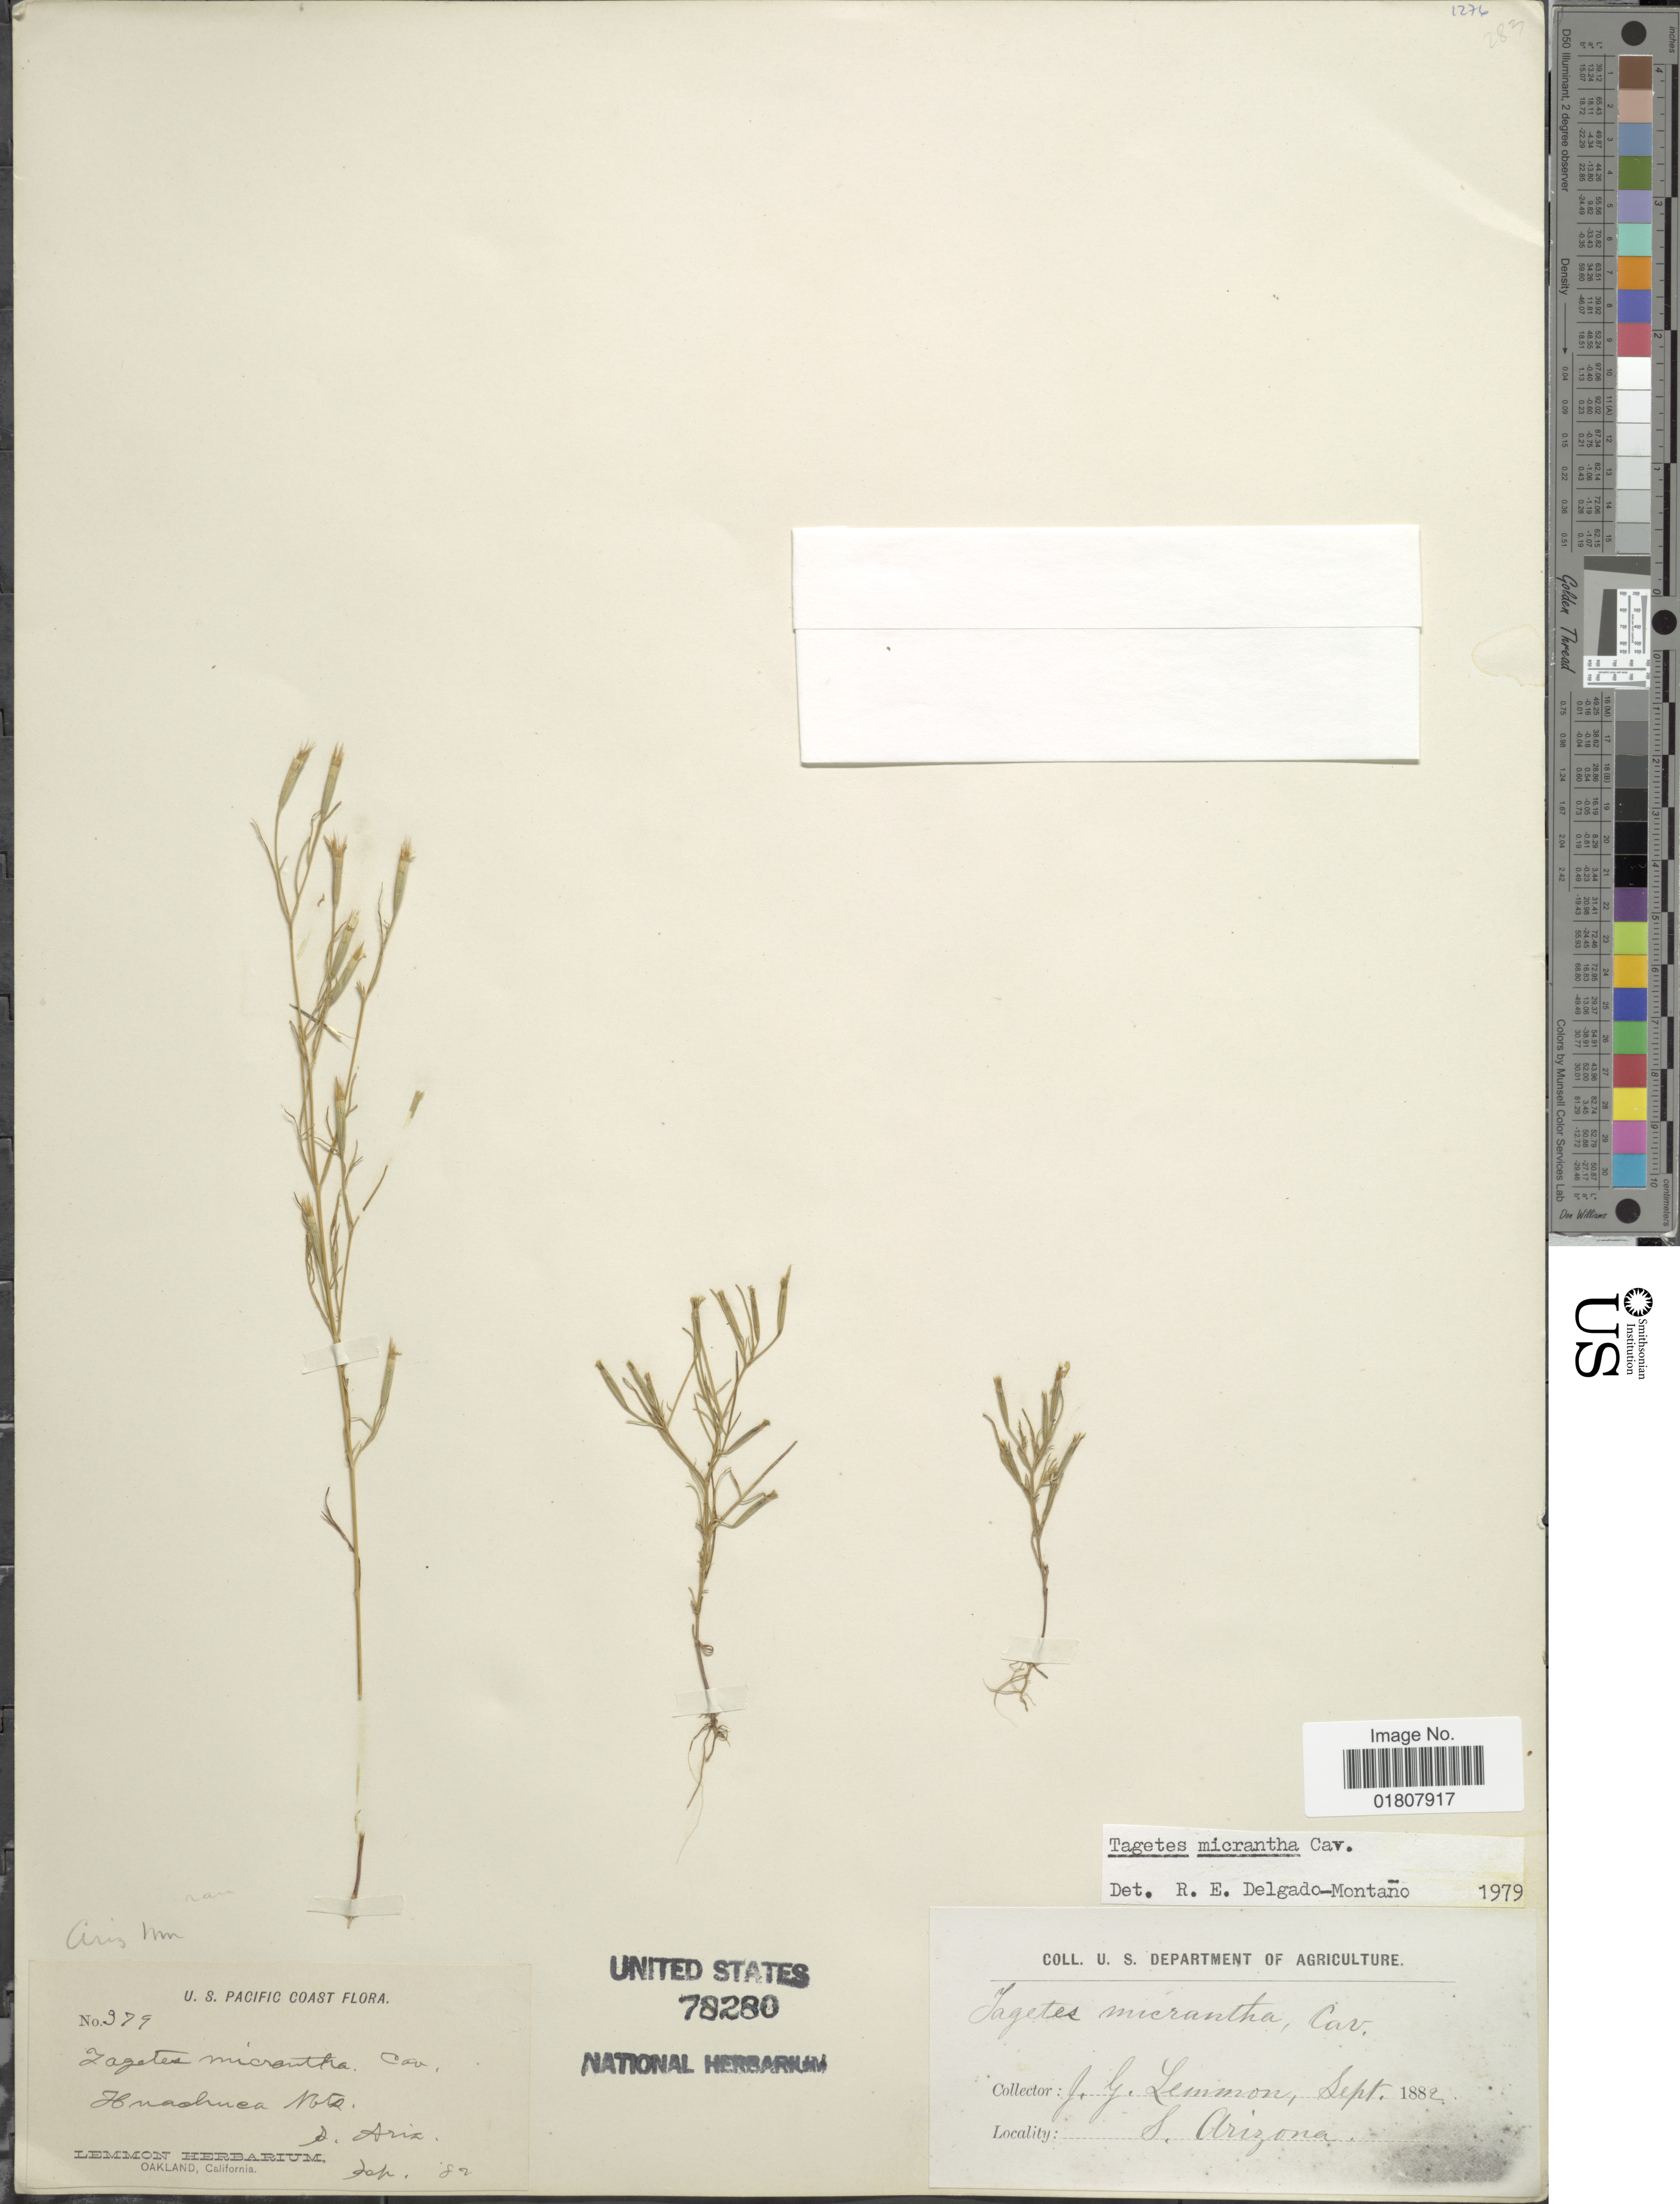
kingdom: Plantae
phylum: Tracheophyta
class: Magnoliopsida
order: Asterales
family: Asteraceae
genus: Tagetes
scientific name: Tagetes micrantha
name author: Cav.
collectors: J. Lemmon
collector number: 379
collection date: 1882-09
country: United States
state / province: Arizona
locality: Huachuca Mts.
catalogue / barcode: US 78280